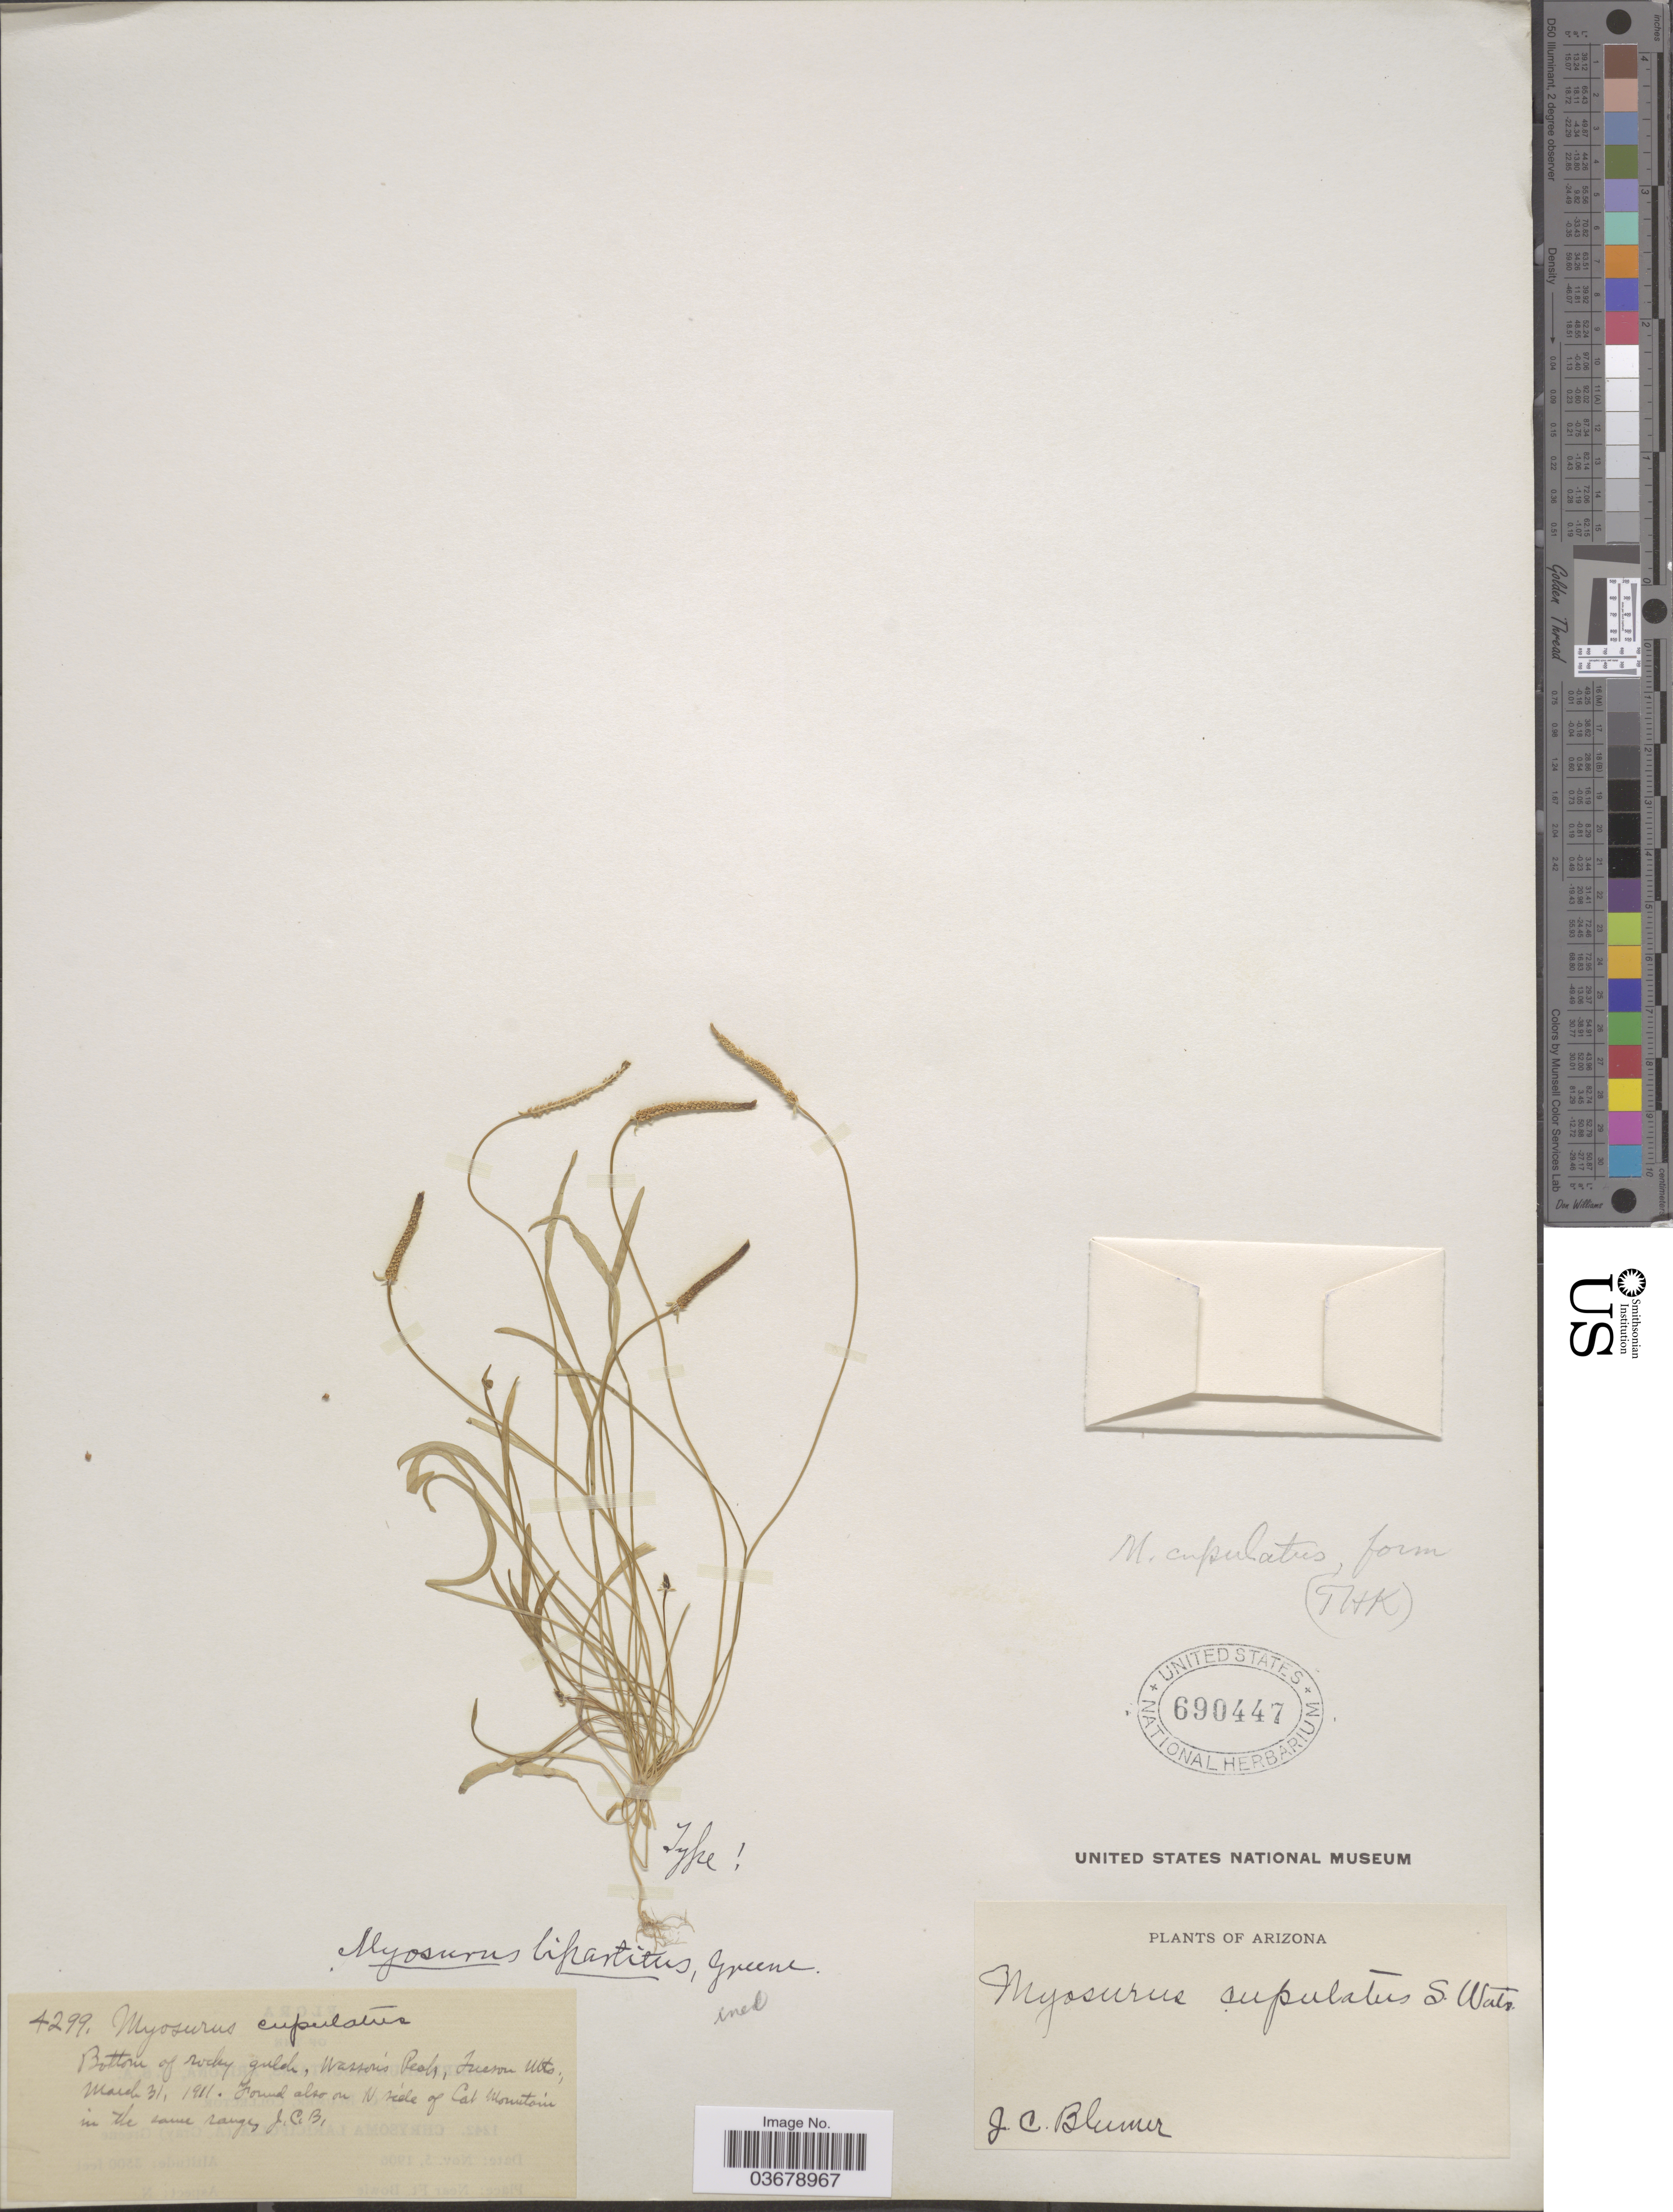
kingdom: Plantae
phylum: Tracheophyta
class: Magnoliopsida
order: Ranunculales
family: Ranunculaceae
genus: Myosurus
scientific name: Myosurus cupulatus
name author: S. Watson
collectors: J. C. Blumer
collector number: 4299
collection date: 1911-03-31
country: United States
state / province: Arizona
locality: Bottom of rocky gulch, Wasson's Peak, Tucson Mts, Cal Mountain in the same range.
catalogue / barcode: US 690447